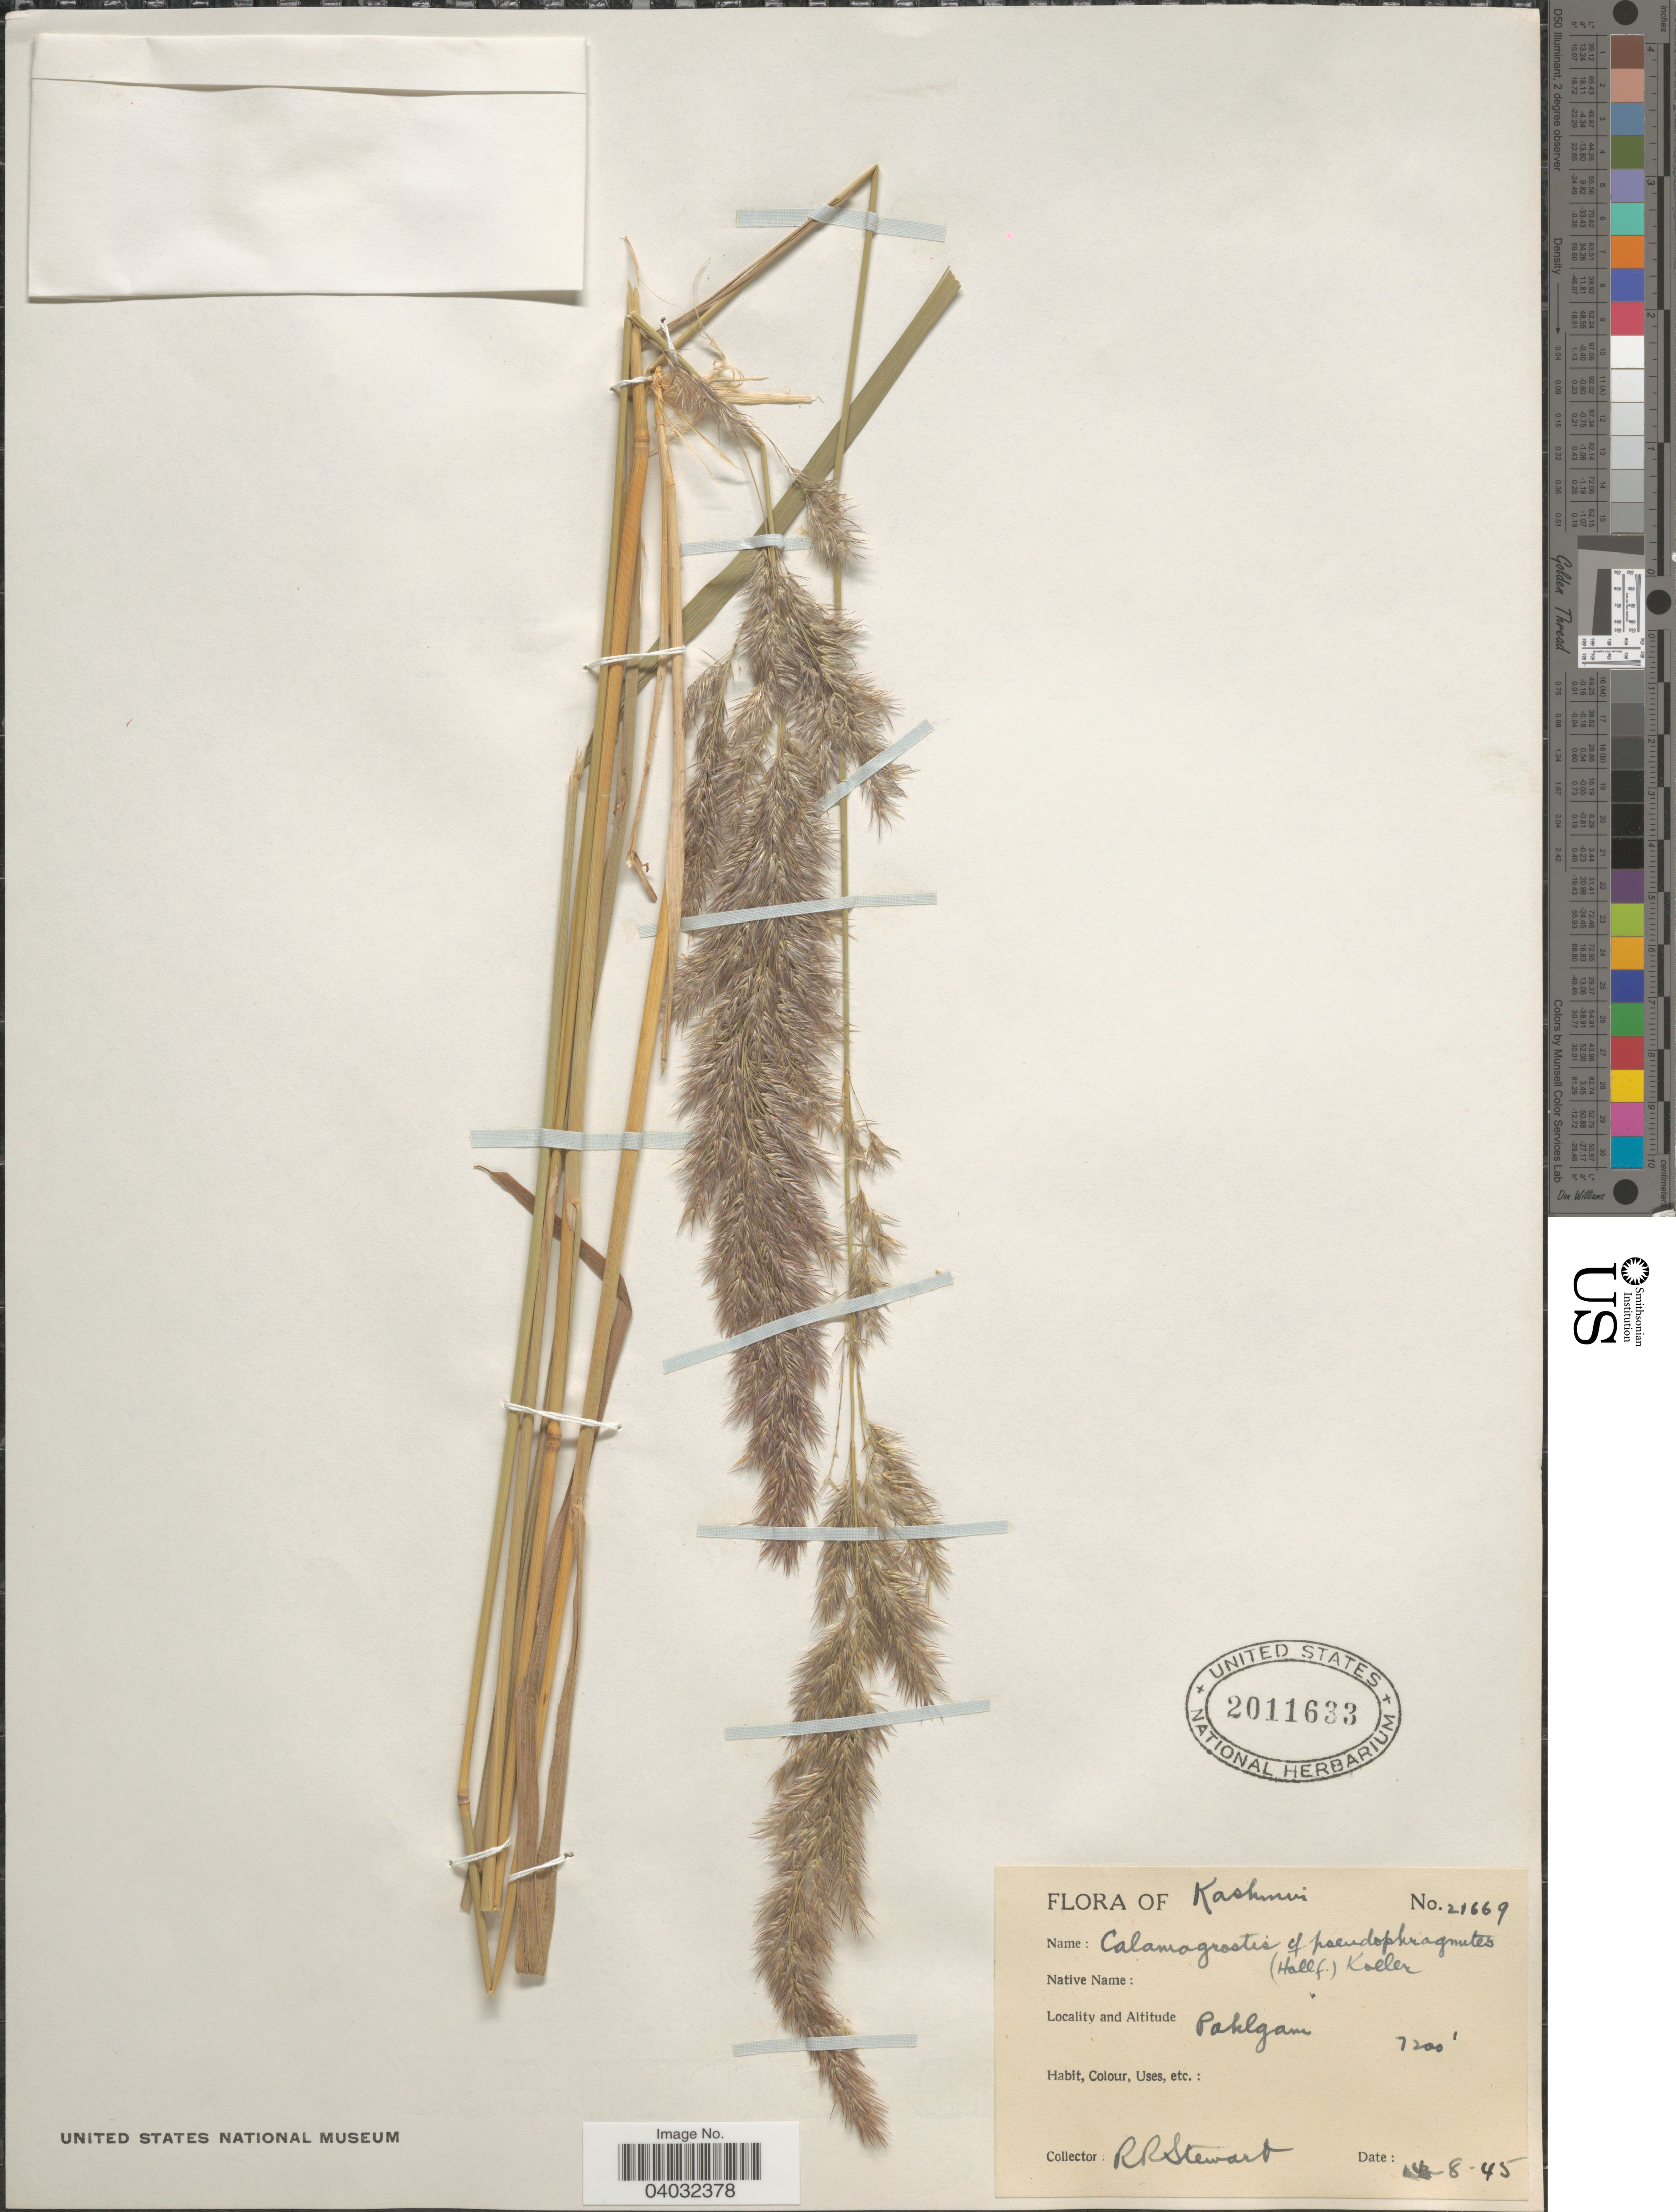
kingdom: Plantae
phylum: Tracheophyta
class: Liliopsida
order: Poales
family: Poaceae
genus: Calamagrostis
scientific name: Calamagrostis pseudophragmites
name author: (Haller f.) Koeler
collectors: R. Stewart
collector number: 21669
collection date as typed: Transcribed d/m/y: 4/8/45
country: India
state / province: Jammu and Kashmir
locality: Kashmir. Pahlgam.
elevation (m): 2195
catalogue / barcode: US 2011633